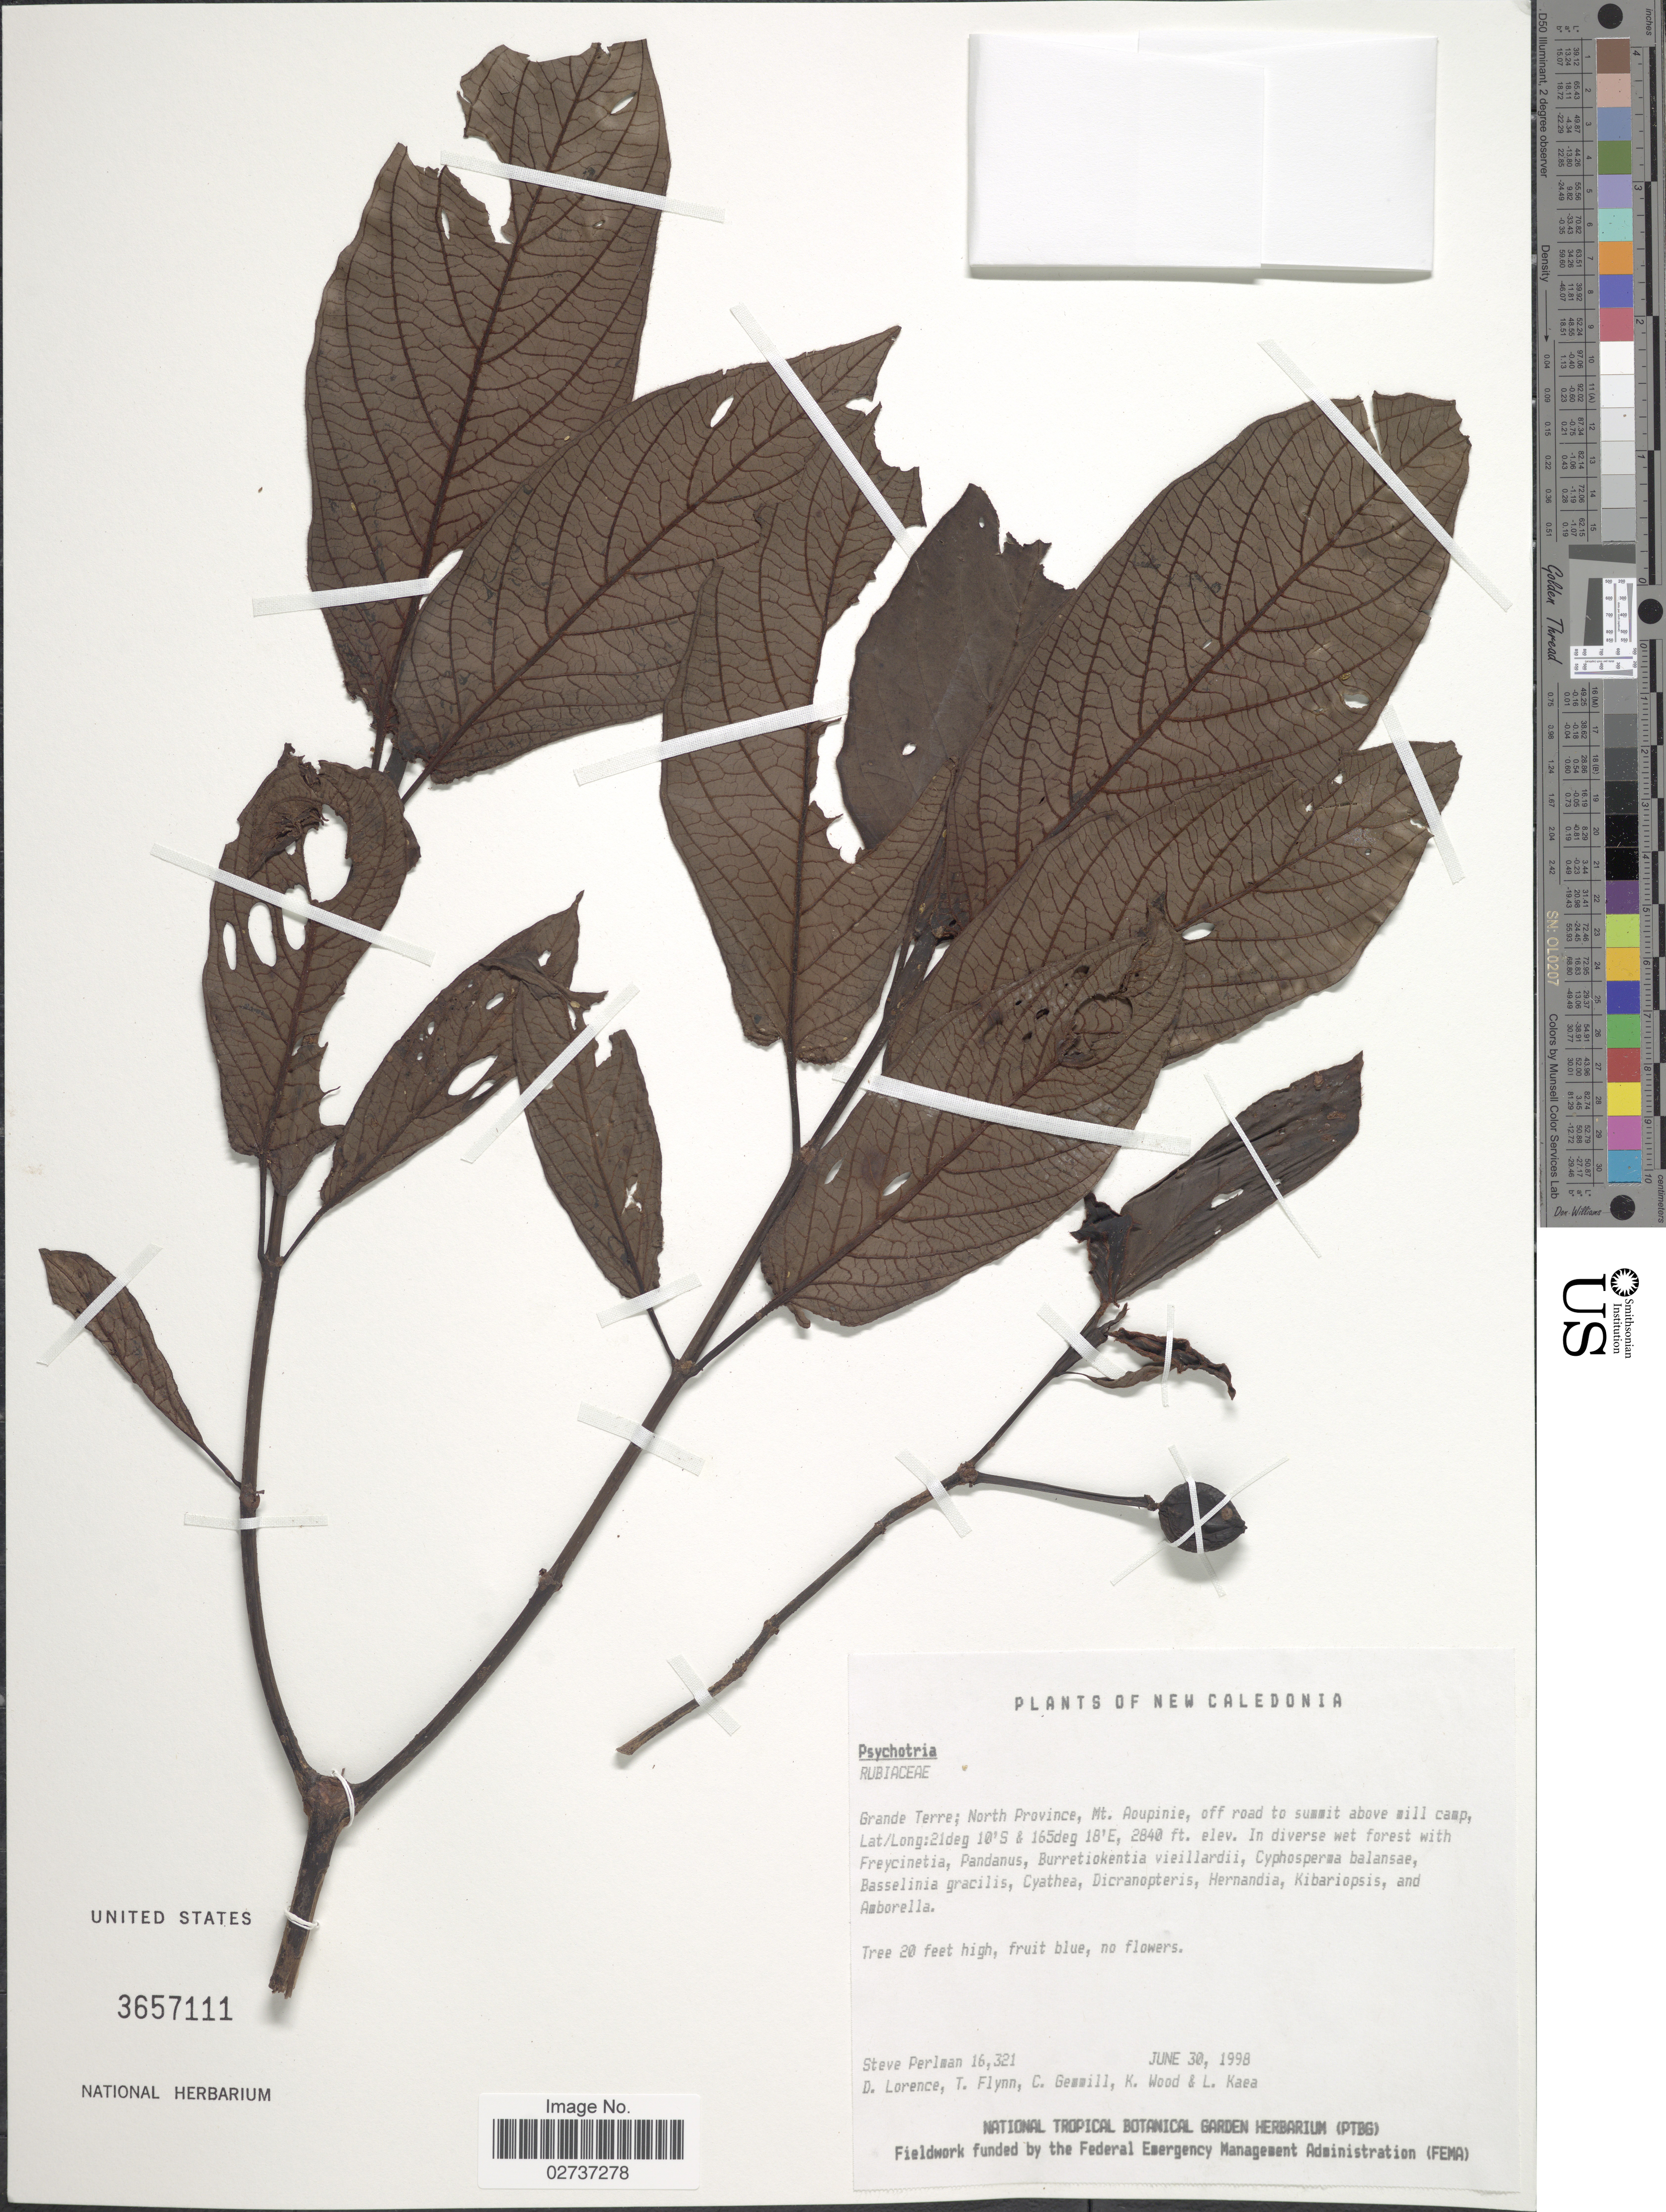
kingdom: Plantae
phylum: Tracheophyta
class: Magnoliopsida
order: Gentianales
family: Rubiaceae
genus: Psychotria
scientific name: Psychotria sp.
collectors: S. Perlman, D. Lorence, T. Flynn, C. Gemmil & et al.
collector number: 16321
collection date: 1998-06-30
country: New Caledonia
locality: Grande Terre; North Province, Mt. Aoupinie, off road to summit above mill camp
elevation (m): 866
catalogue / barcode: US 3657111